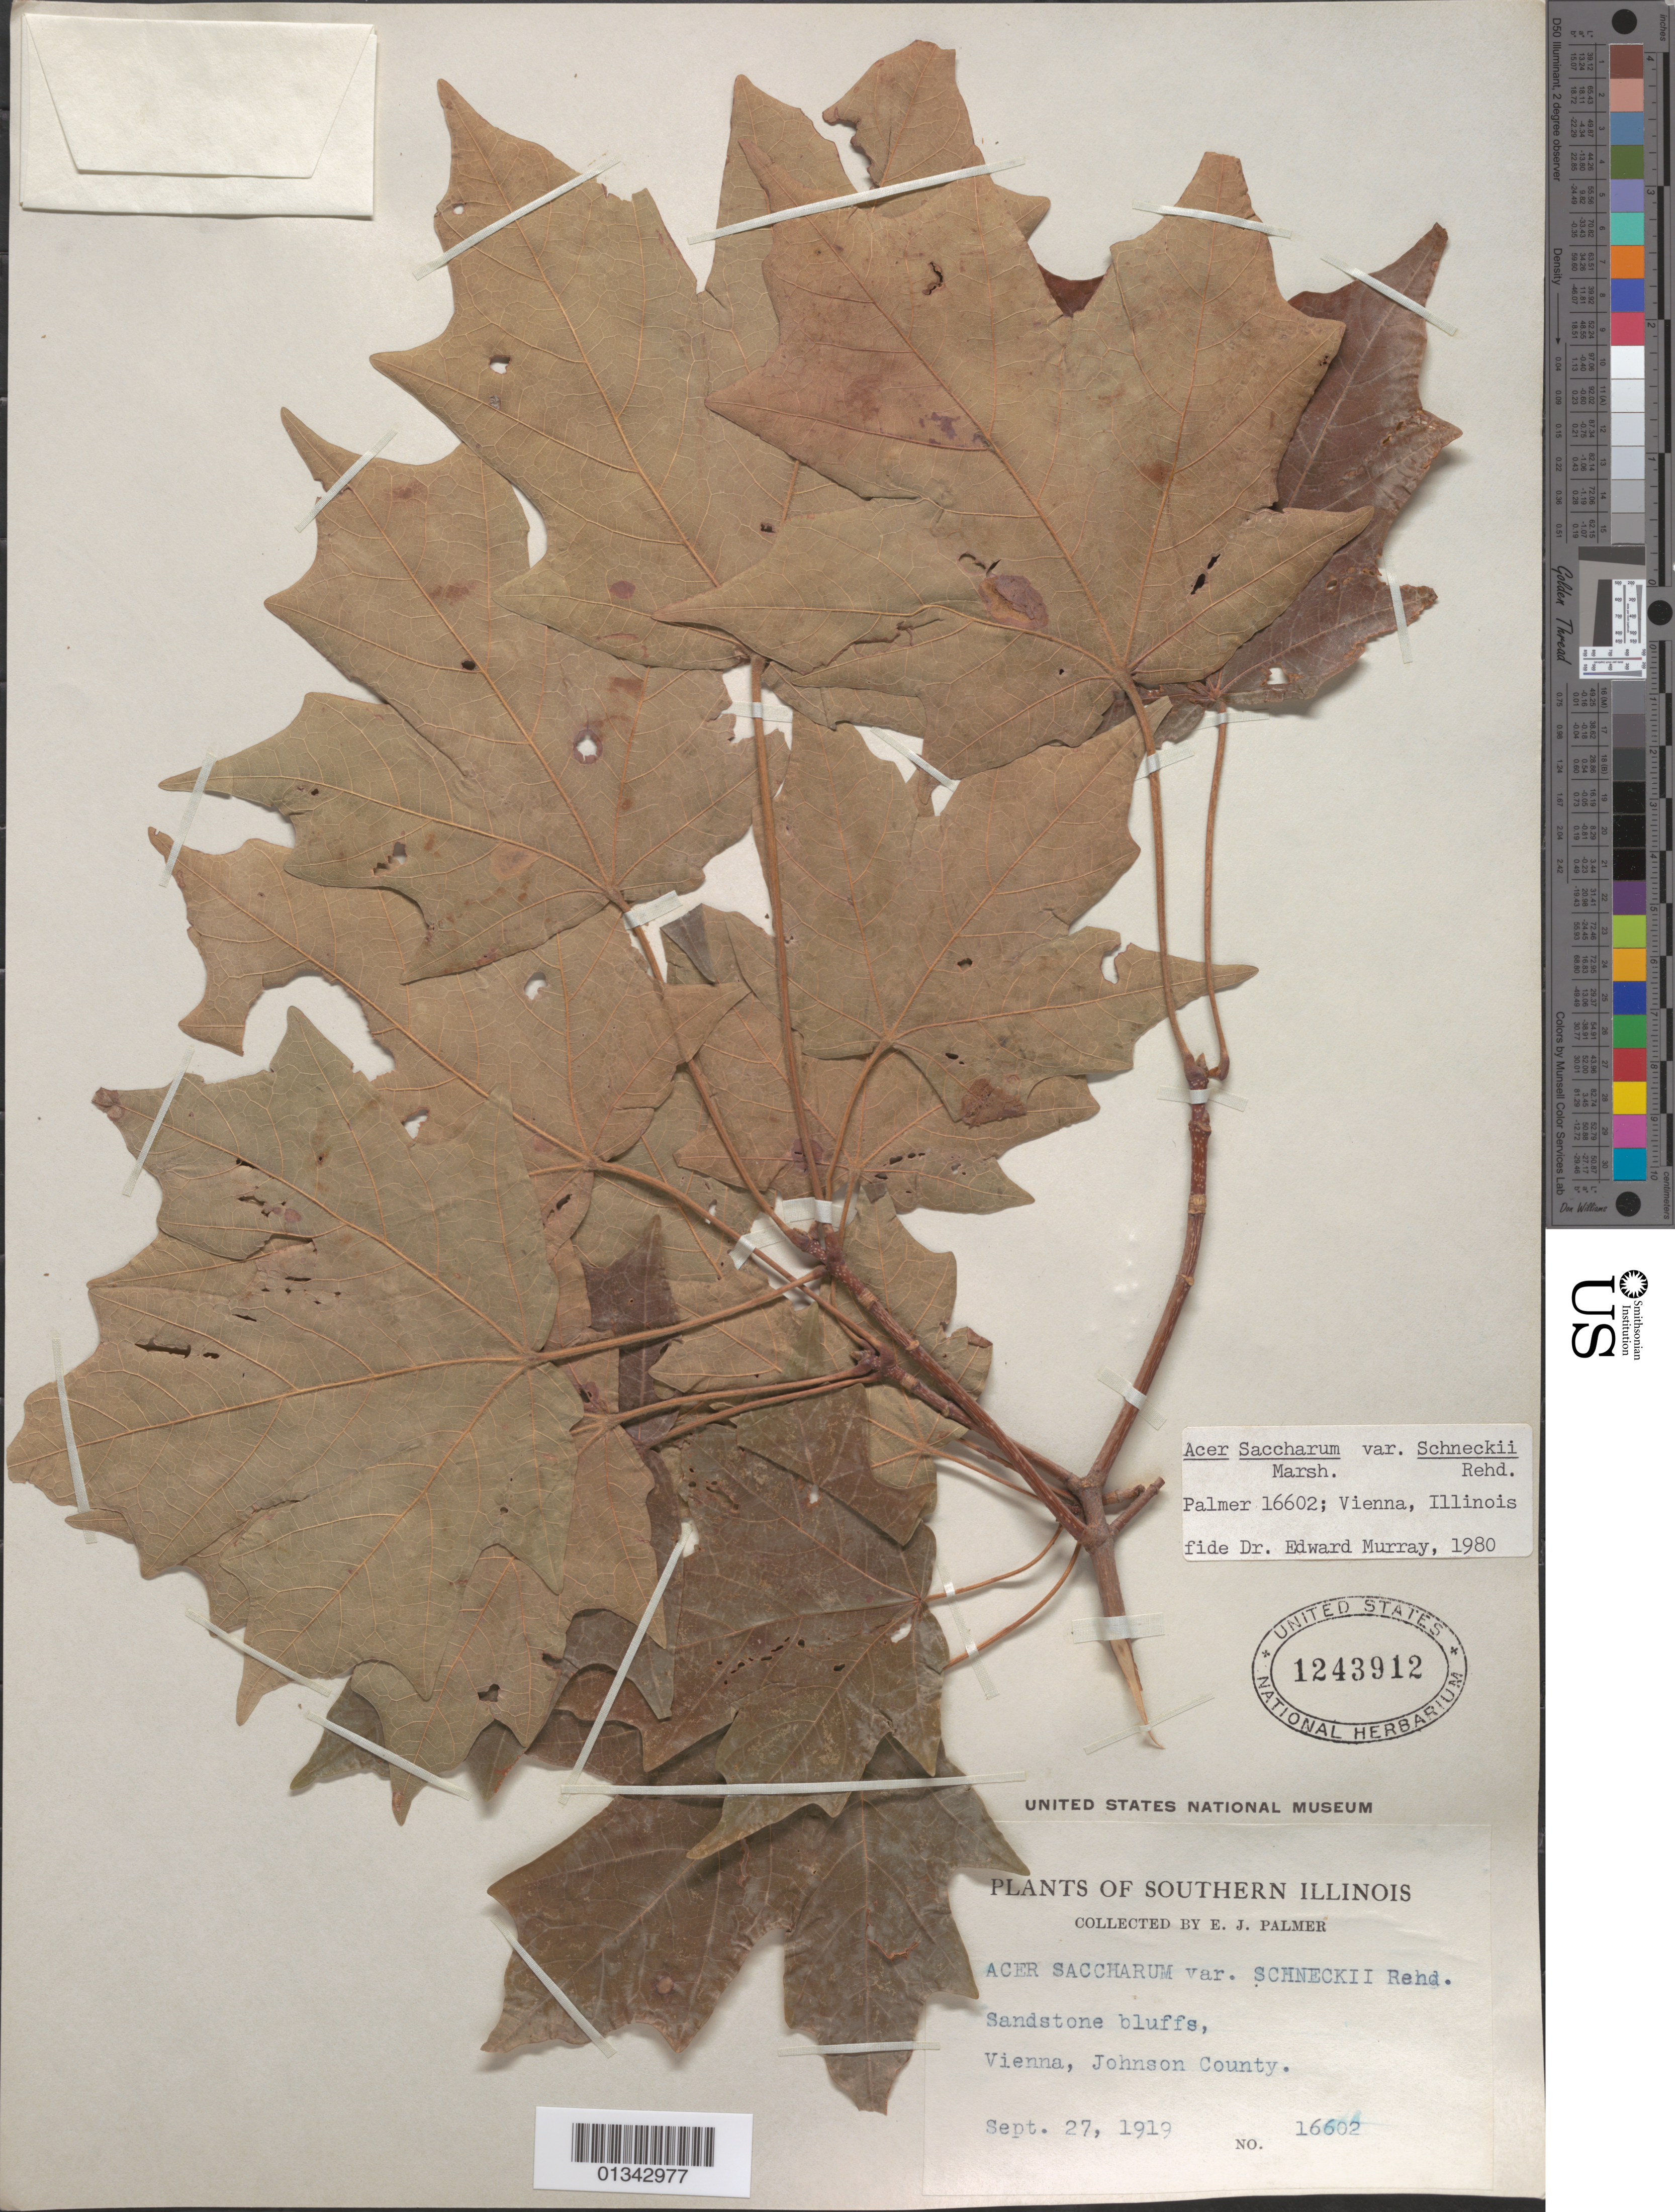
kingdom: Plantae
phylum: Tracheophyta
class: Magnoliopsida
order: Sapindales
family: Sapindaceae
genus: Acer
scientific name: Acer saccharum var. schneckii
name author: Rehder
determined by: Murray, Edward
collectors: E. J. Palmer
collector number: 16602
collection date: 1919-09-27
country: United States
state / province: Illinois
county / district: Johnson County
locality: Johnson County, Vienna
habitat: Sandstone bluffs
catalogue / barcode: US 1243912